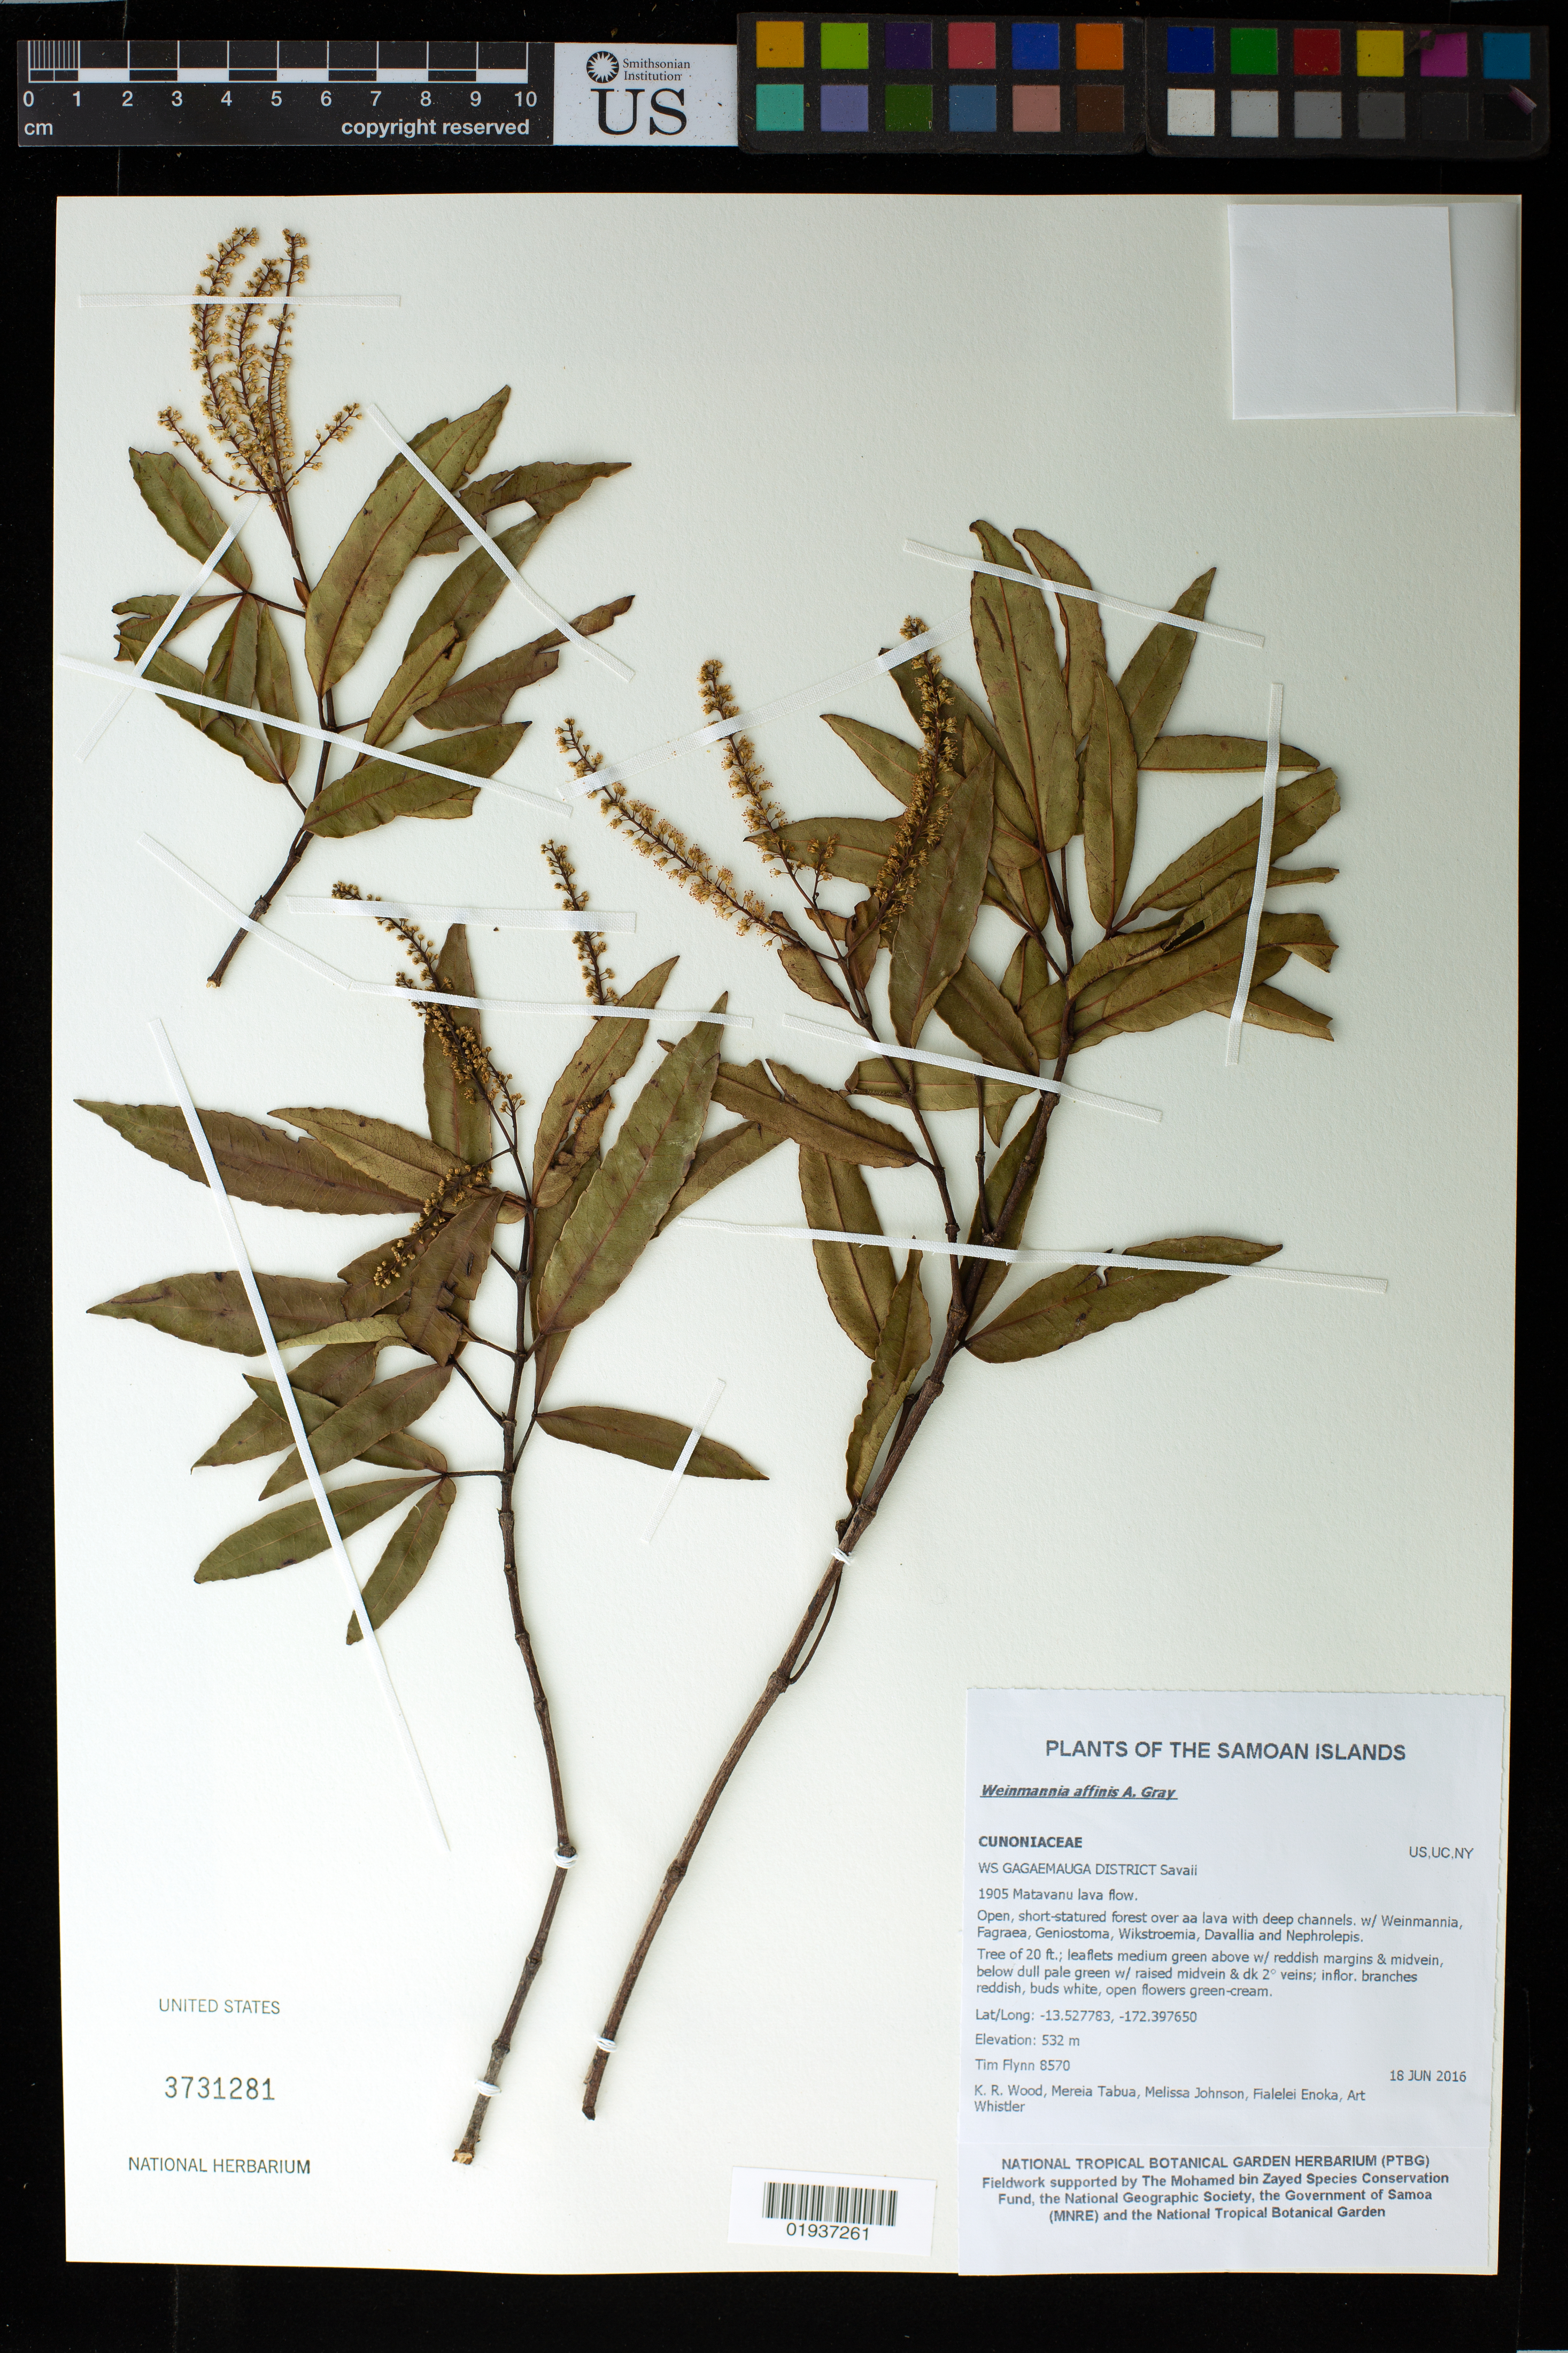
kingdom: Plantae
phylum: Tracheophyta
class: Magnoliopsida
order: Oxalidales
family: Cunoniaceae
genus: Pterophylla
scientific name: Pterophylla affinis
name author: (A. Gray) Pillon & H.C. Hopkins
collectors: K. R. Wood, T. W. Flynn, M. Tabua, M. Johnson, F. Enoka & A. Whistler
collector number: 8570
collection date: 2016-06-18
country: Samoa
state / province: Gagaifomauga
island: Savai'i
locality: Savaii, 1905 Matavanua lava flow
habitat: Open, short-statured forest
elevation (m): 532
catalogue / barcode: US 3731281